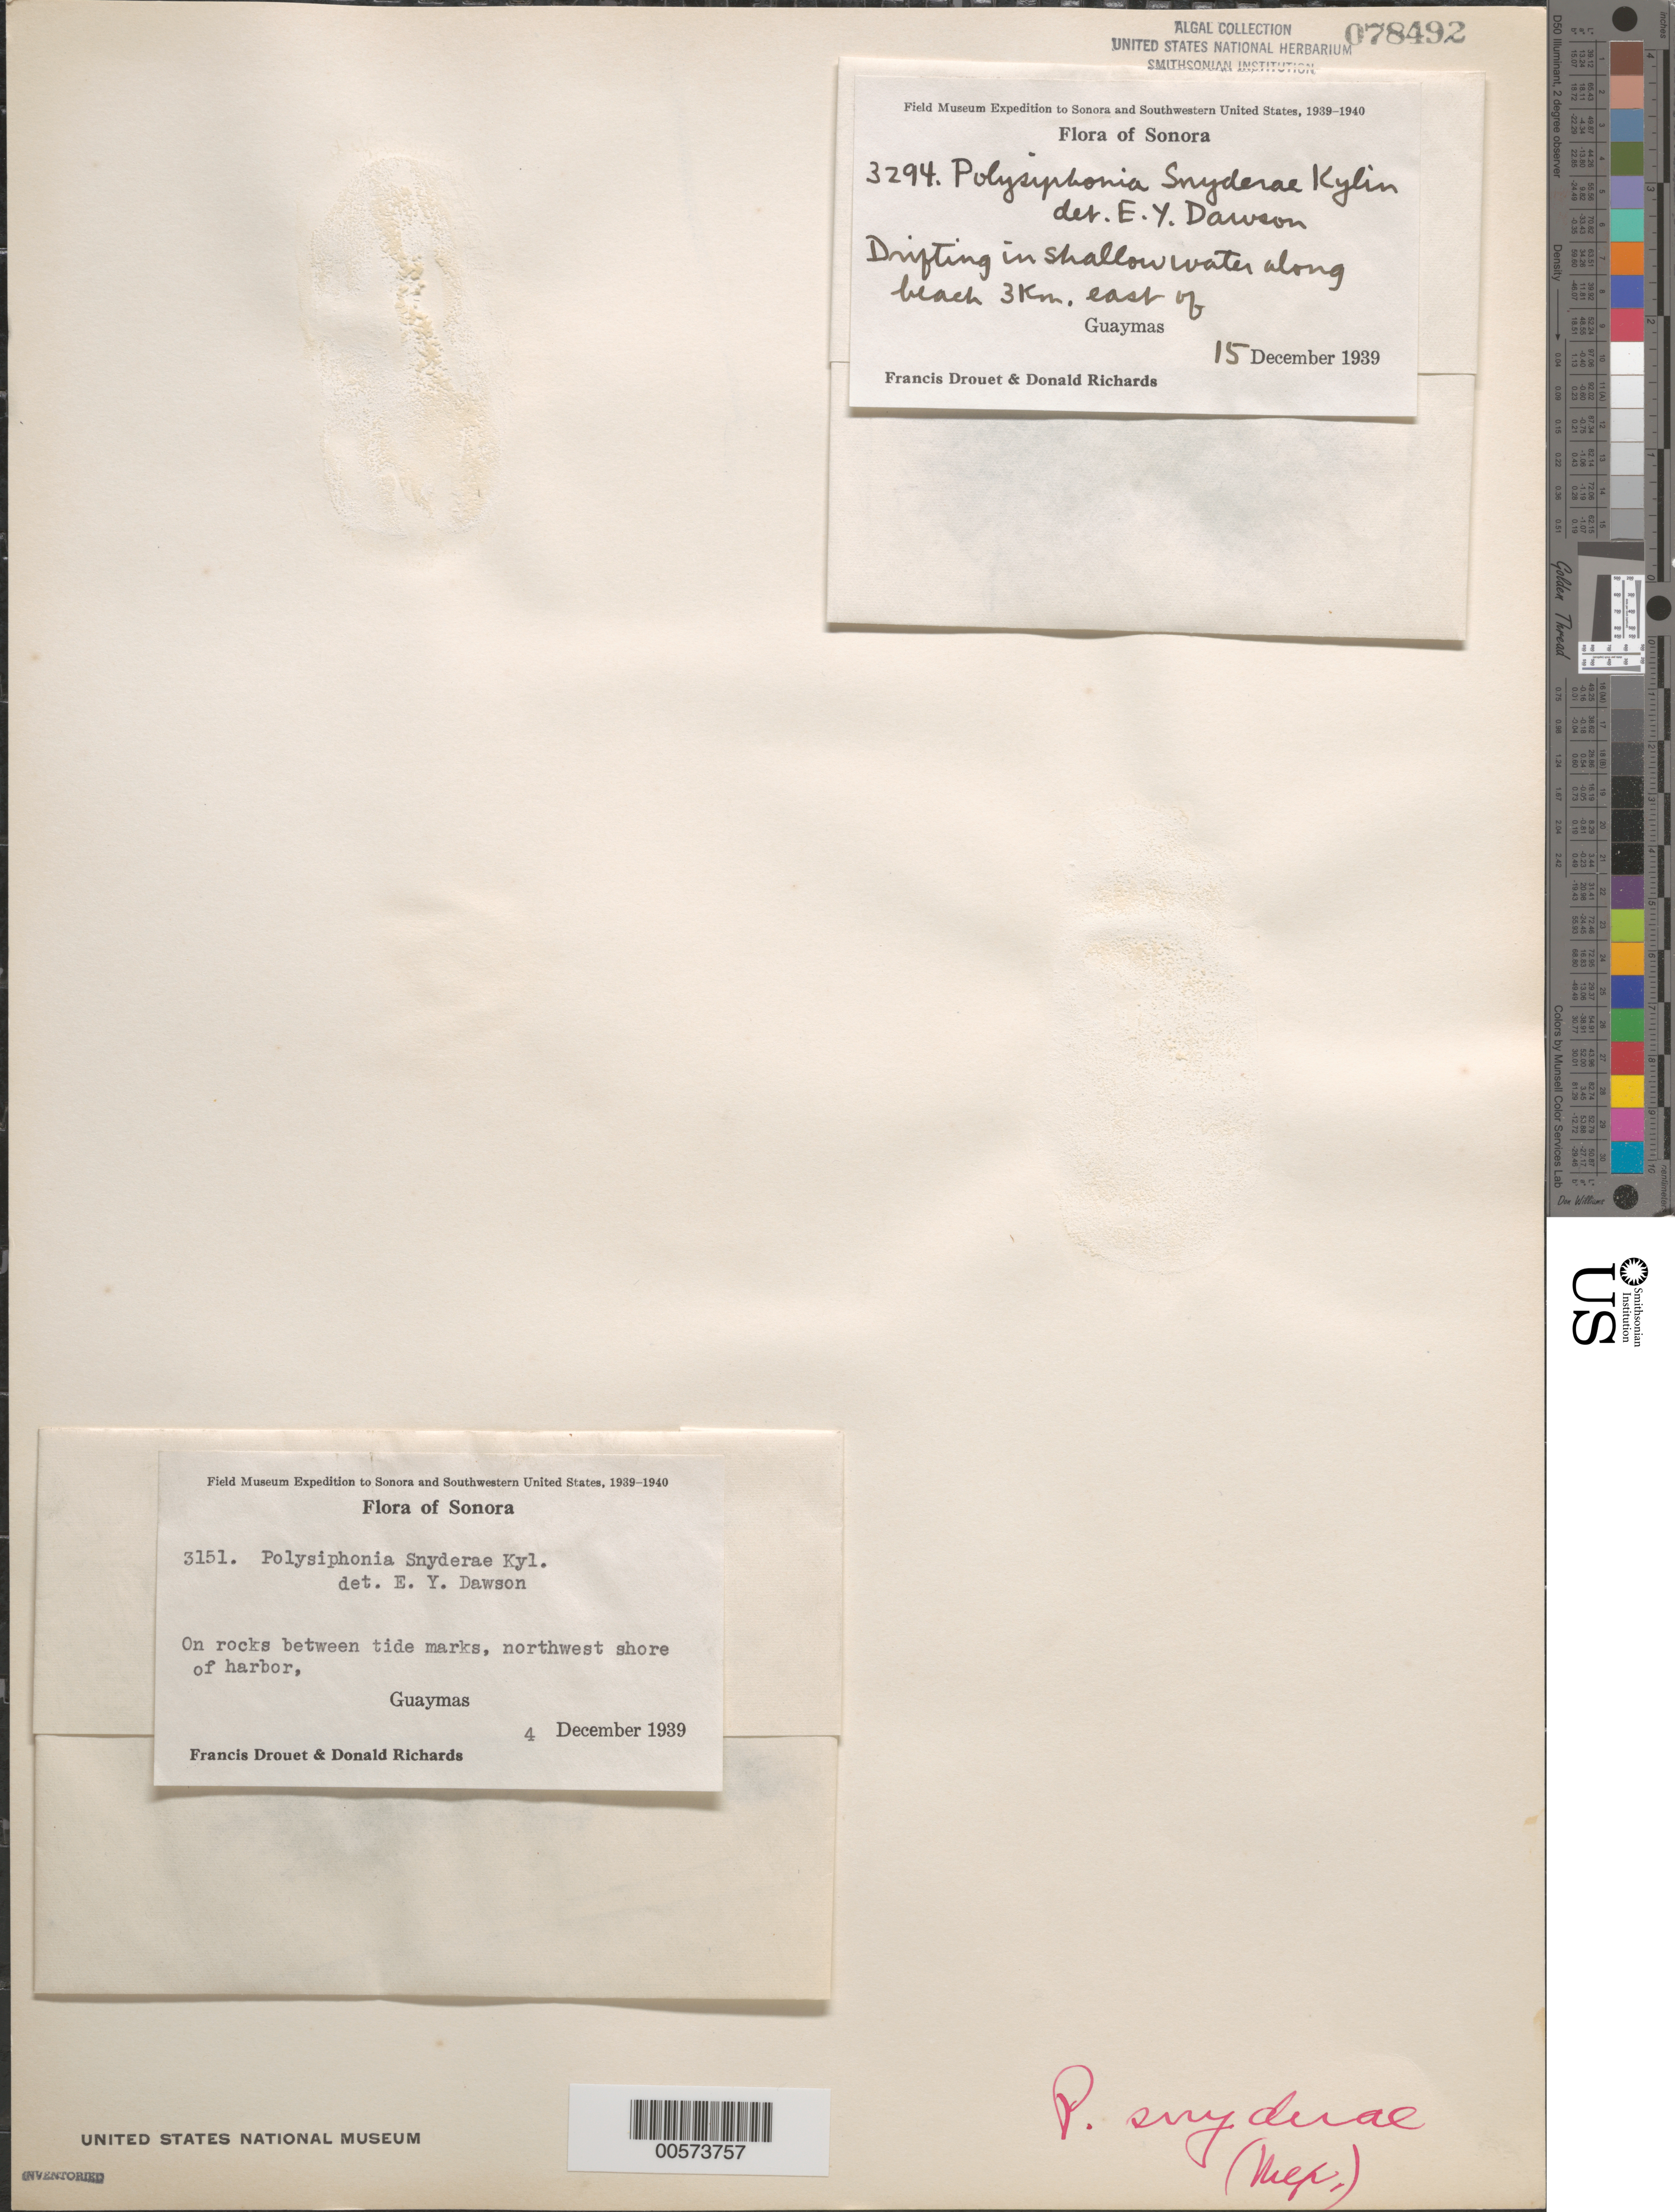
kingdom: Plantae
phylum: Rhodophyta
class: Florideophyceae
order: Ceramiales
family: Rhodomelaceae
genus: Melanothamnus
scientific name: Melanothamnus eastwoodiae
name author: (Setchell & N.L. Gardner) Diaz-Tapia & Maggs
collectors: F. E. Drouet & D. Richards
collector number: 3151 & 3294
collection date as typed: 04 Dec 1939 AND 15 Dec 1939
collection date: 1939-12-04,1939-12-15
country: Mexico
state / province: Sonora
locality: Guaymas Harbor and 3 km east of Guaymas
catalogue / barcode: US 78492